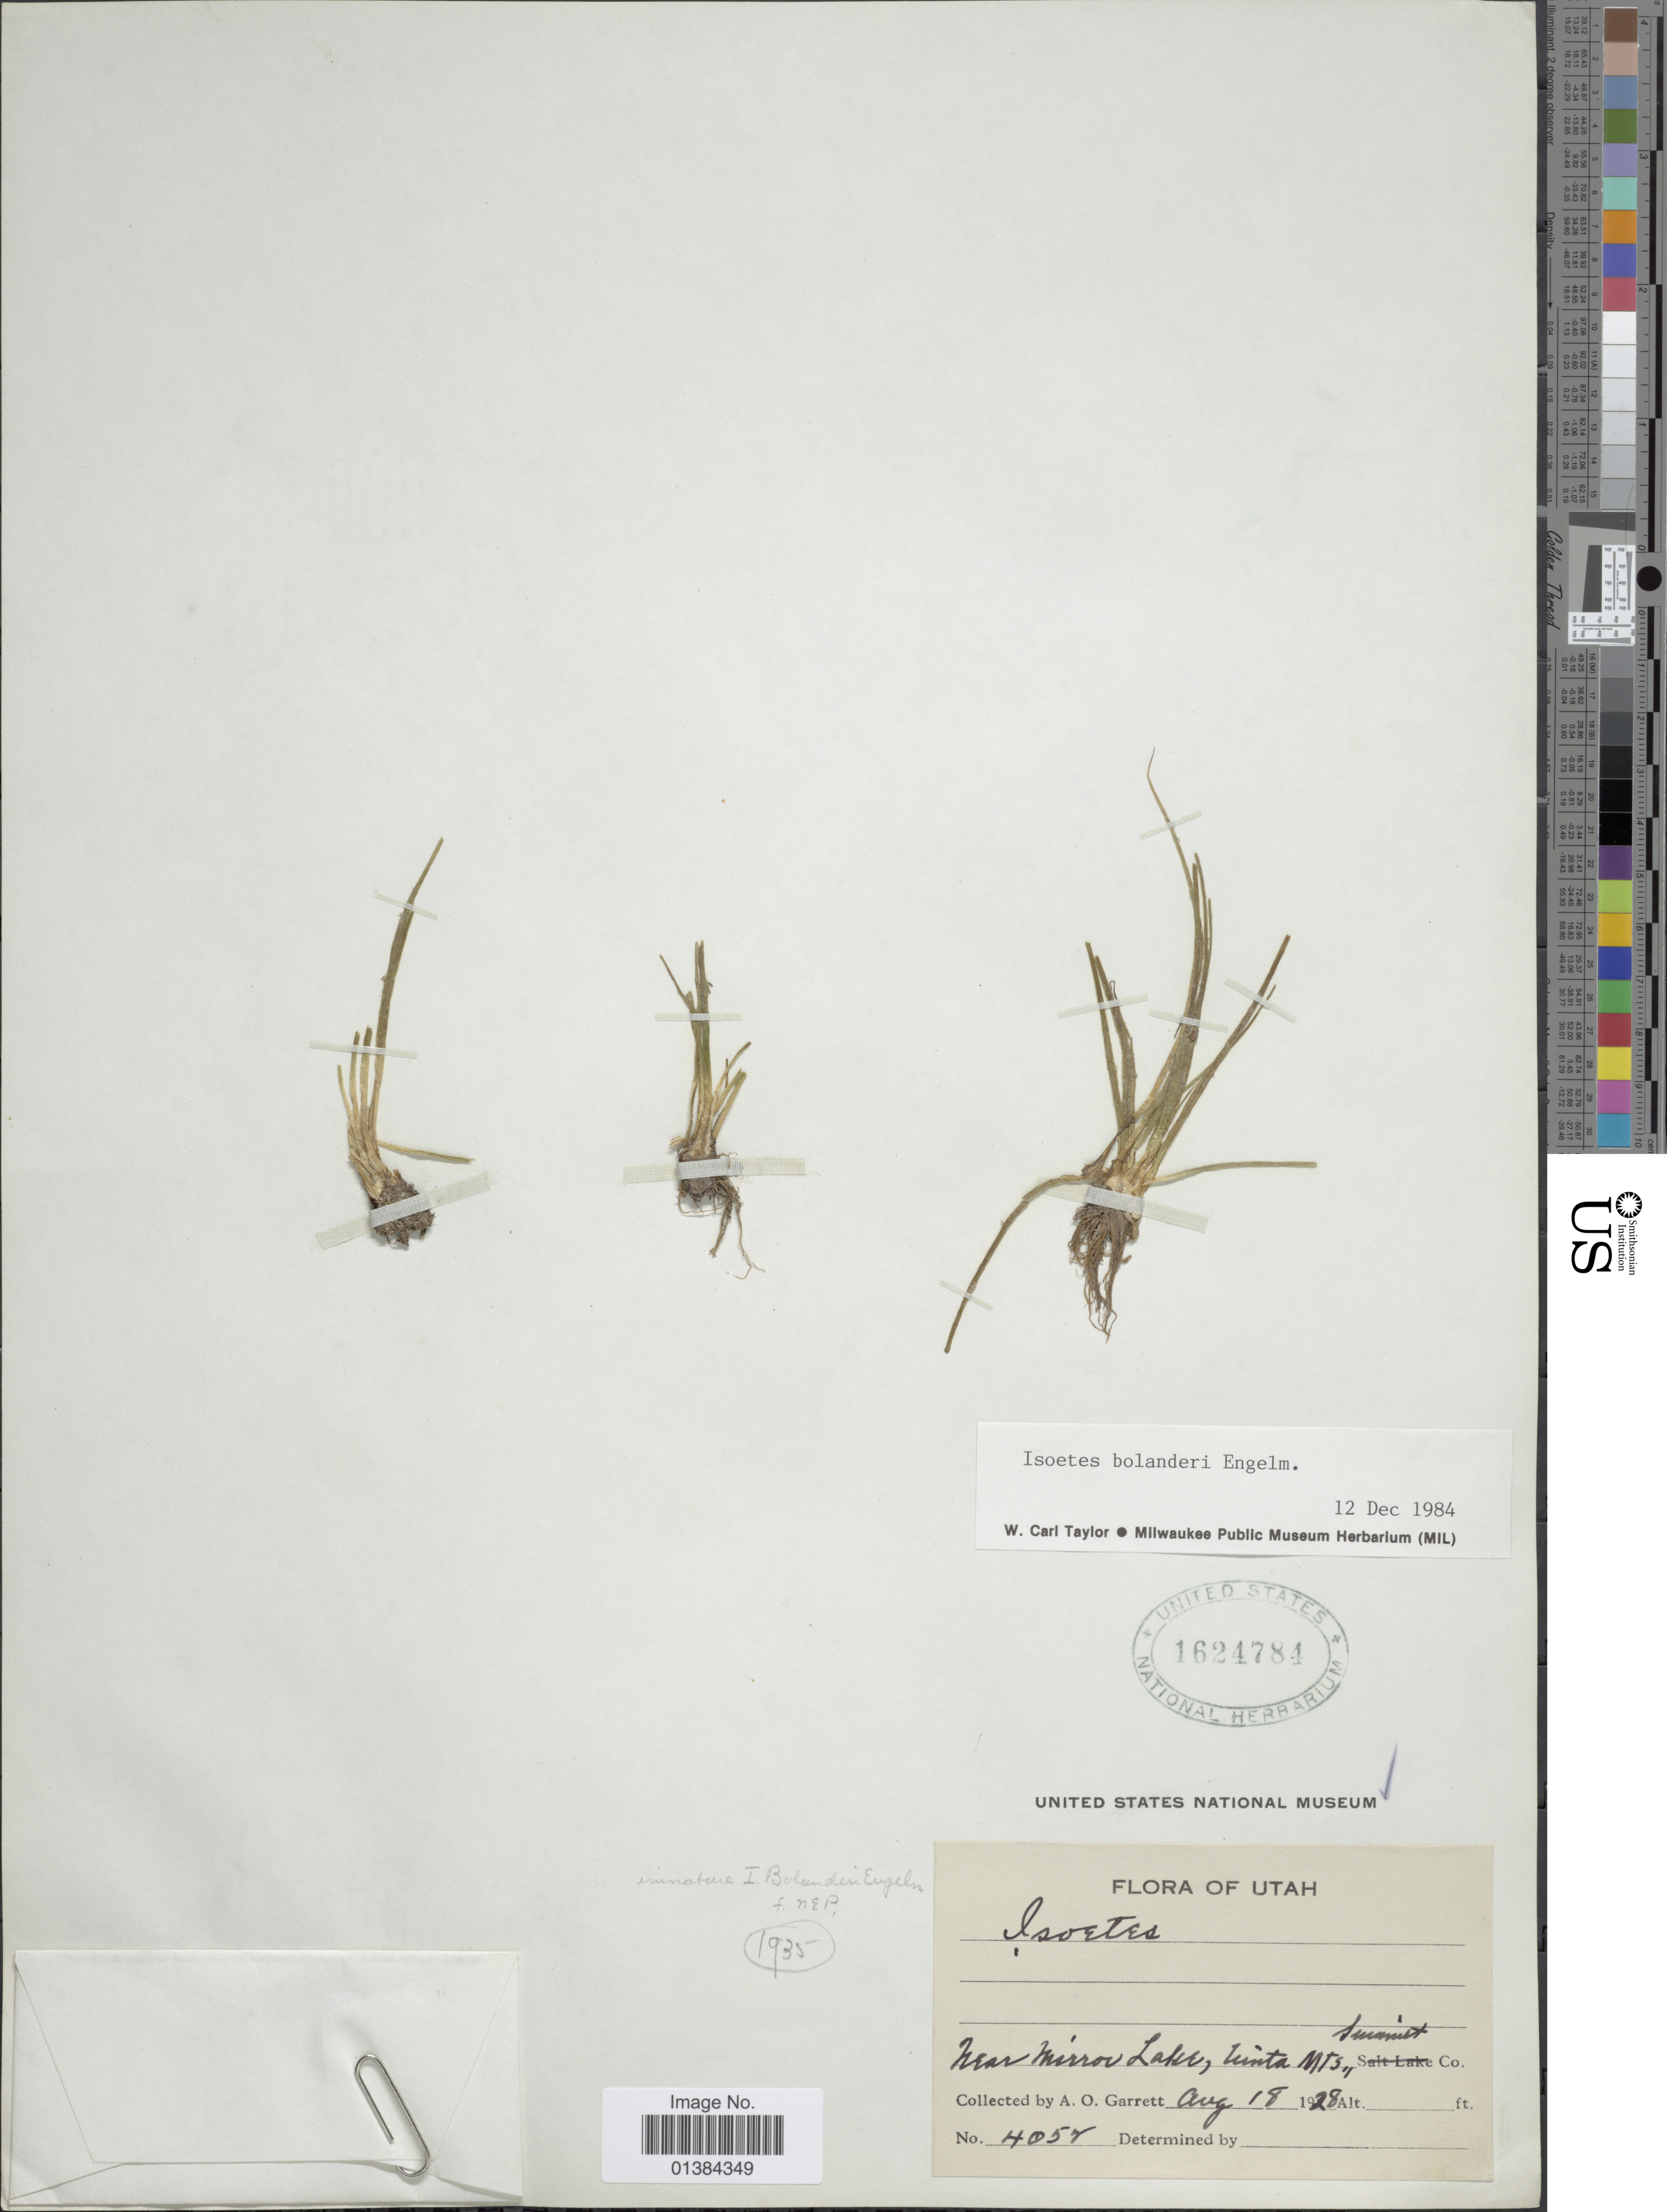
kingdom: Plantae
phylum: Tracheophyta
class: Lycopodiopsida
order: Isoetales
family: Isoetaceae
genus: Isoetes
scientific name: Isoetes bolanderi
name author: Engelm.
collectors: A. O. Garrett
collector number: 4057*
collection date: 1928-08-18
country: United States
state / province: Utah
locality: Near Mirror Lake, Uinta Mts., Summit Co.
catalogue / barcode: US 1624784